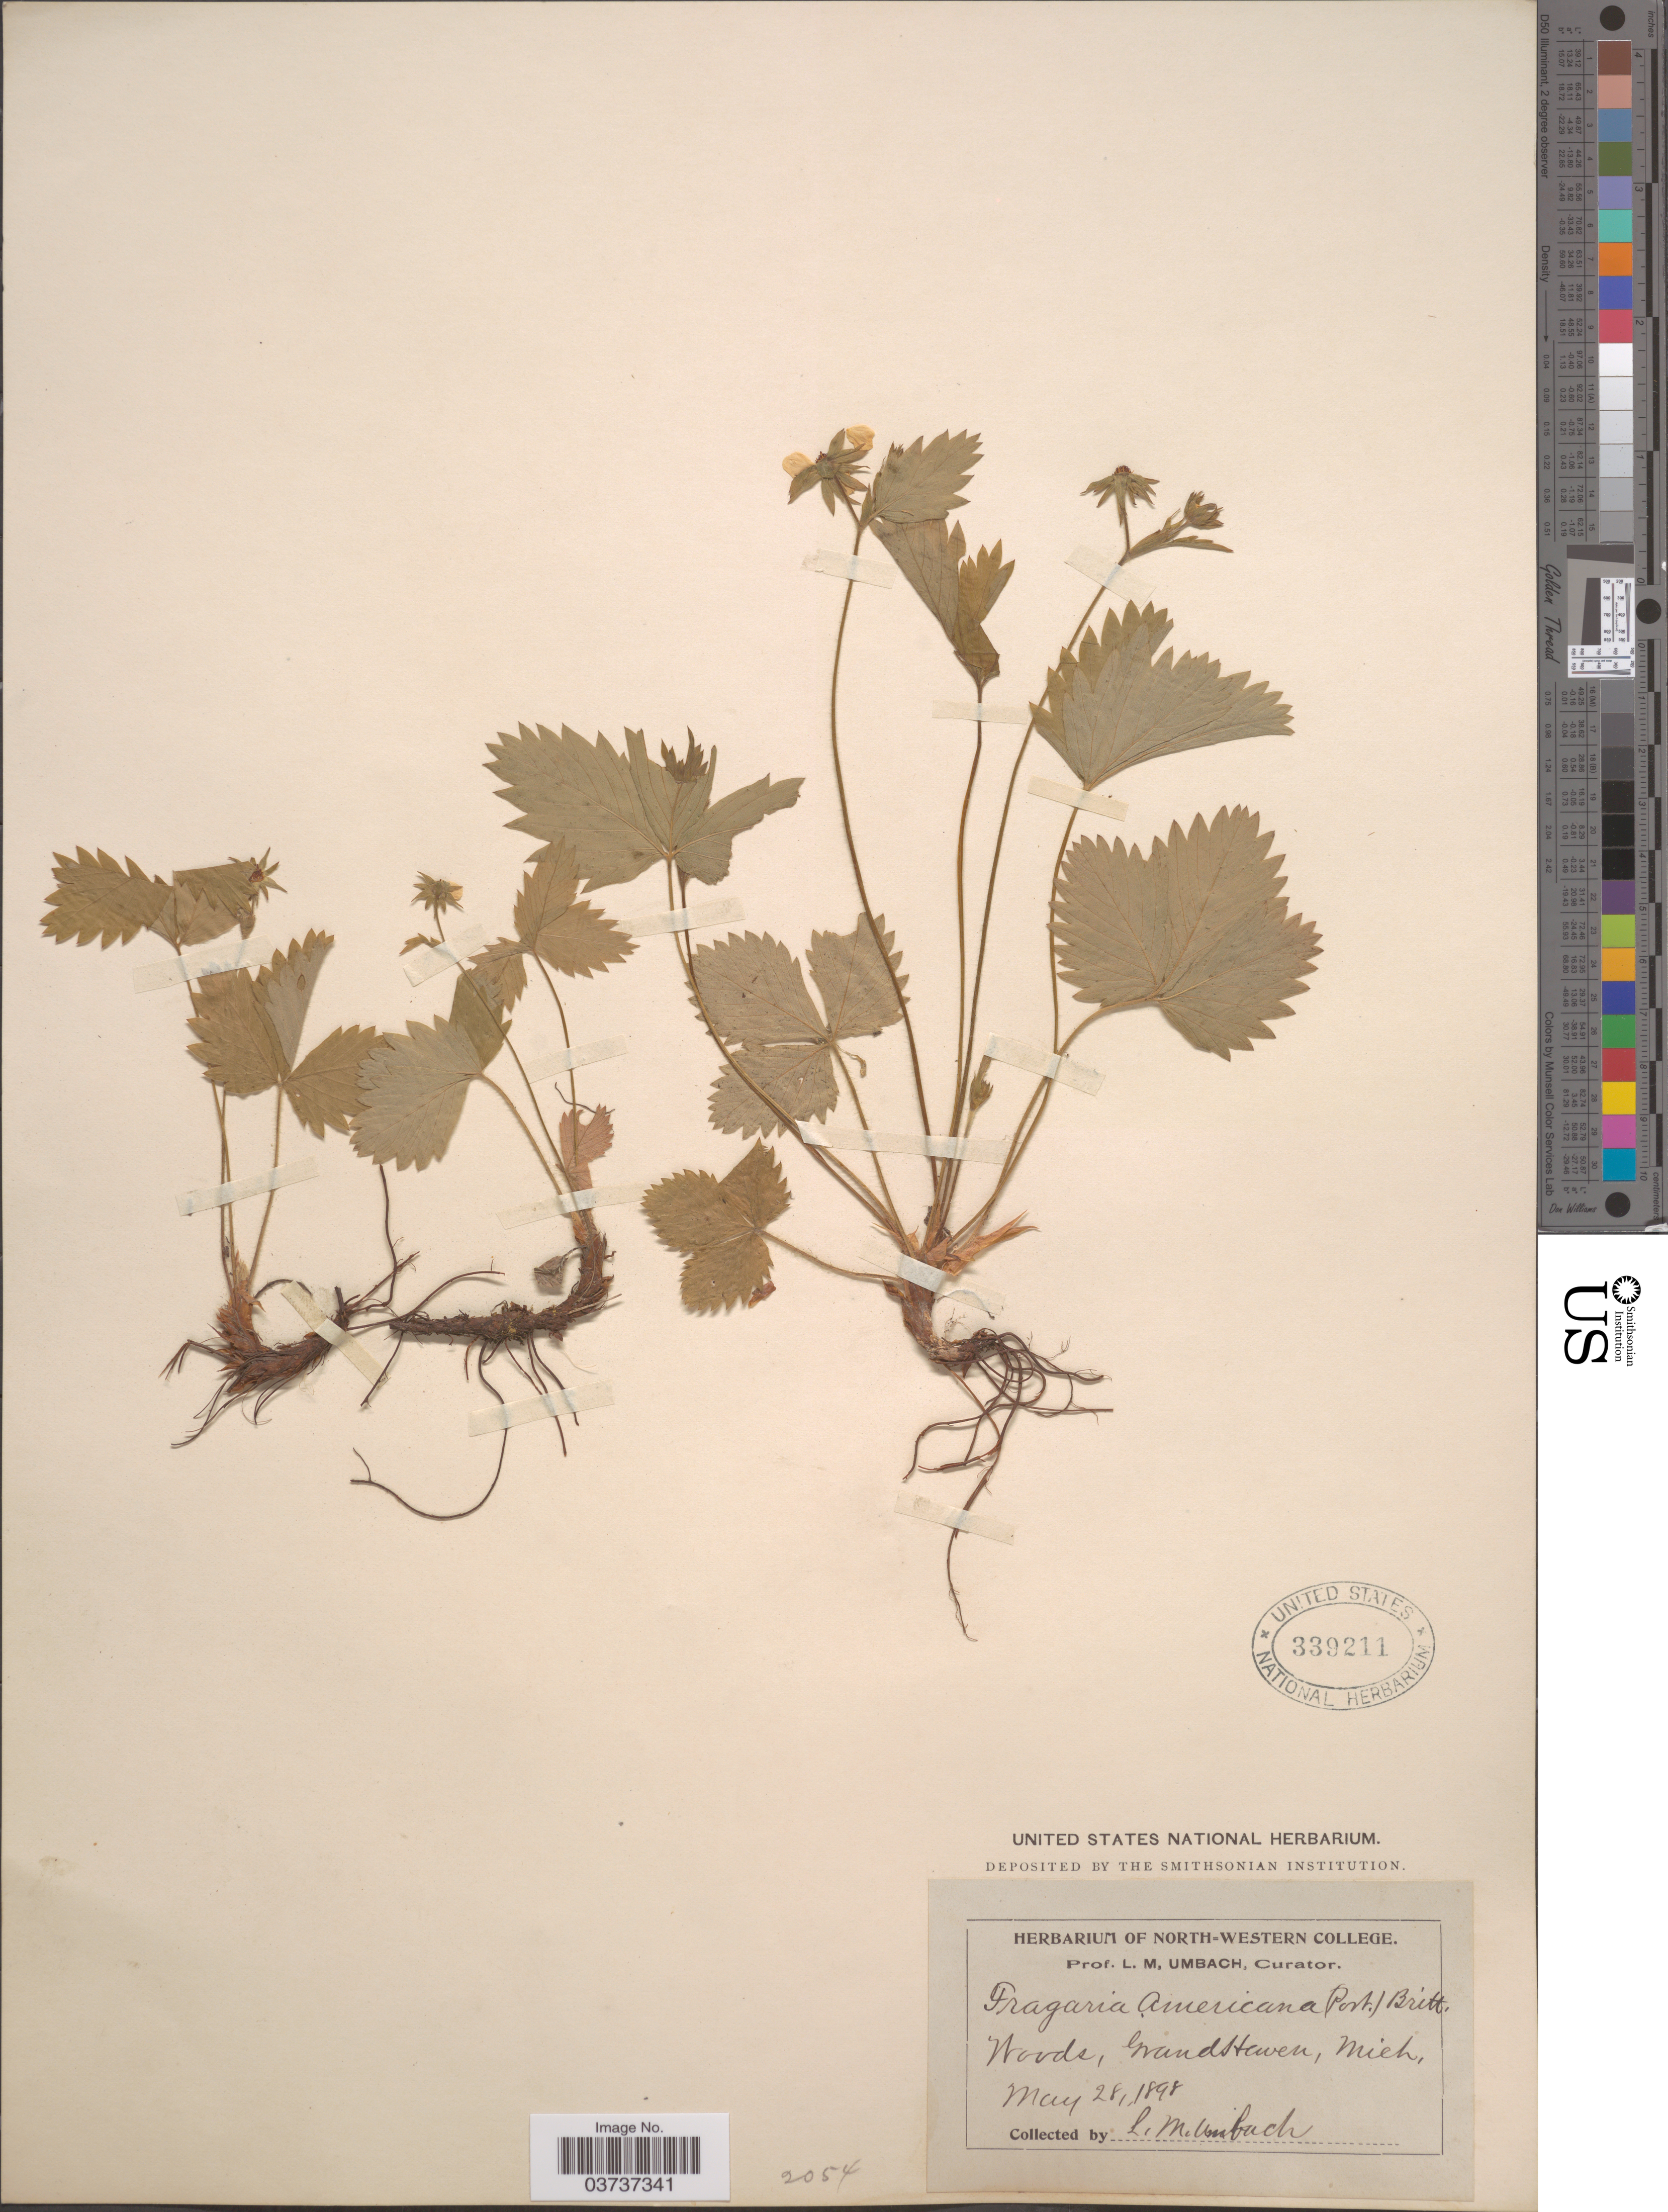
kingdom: Plantae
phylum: Tracheophyta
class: Magnoliopsida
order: Rosales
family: Rosaceae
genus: Fragaria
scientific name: Fragaria vesca subsp. americana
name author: (Porter) Staudt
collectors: L. M. Umbach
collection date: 1898-05-28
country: United States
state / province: Michigan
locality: Grand Haven.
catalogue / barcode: US 339211